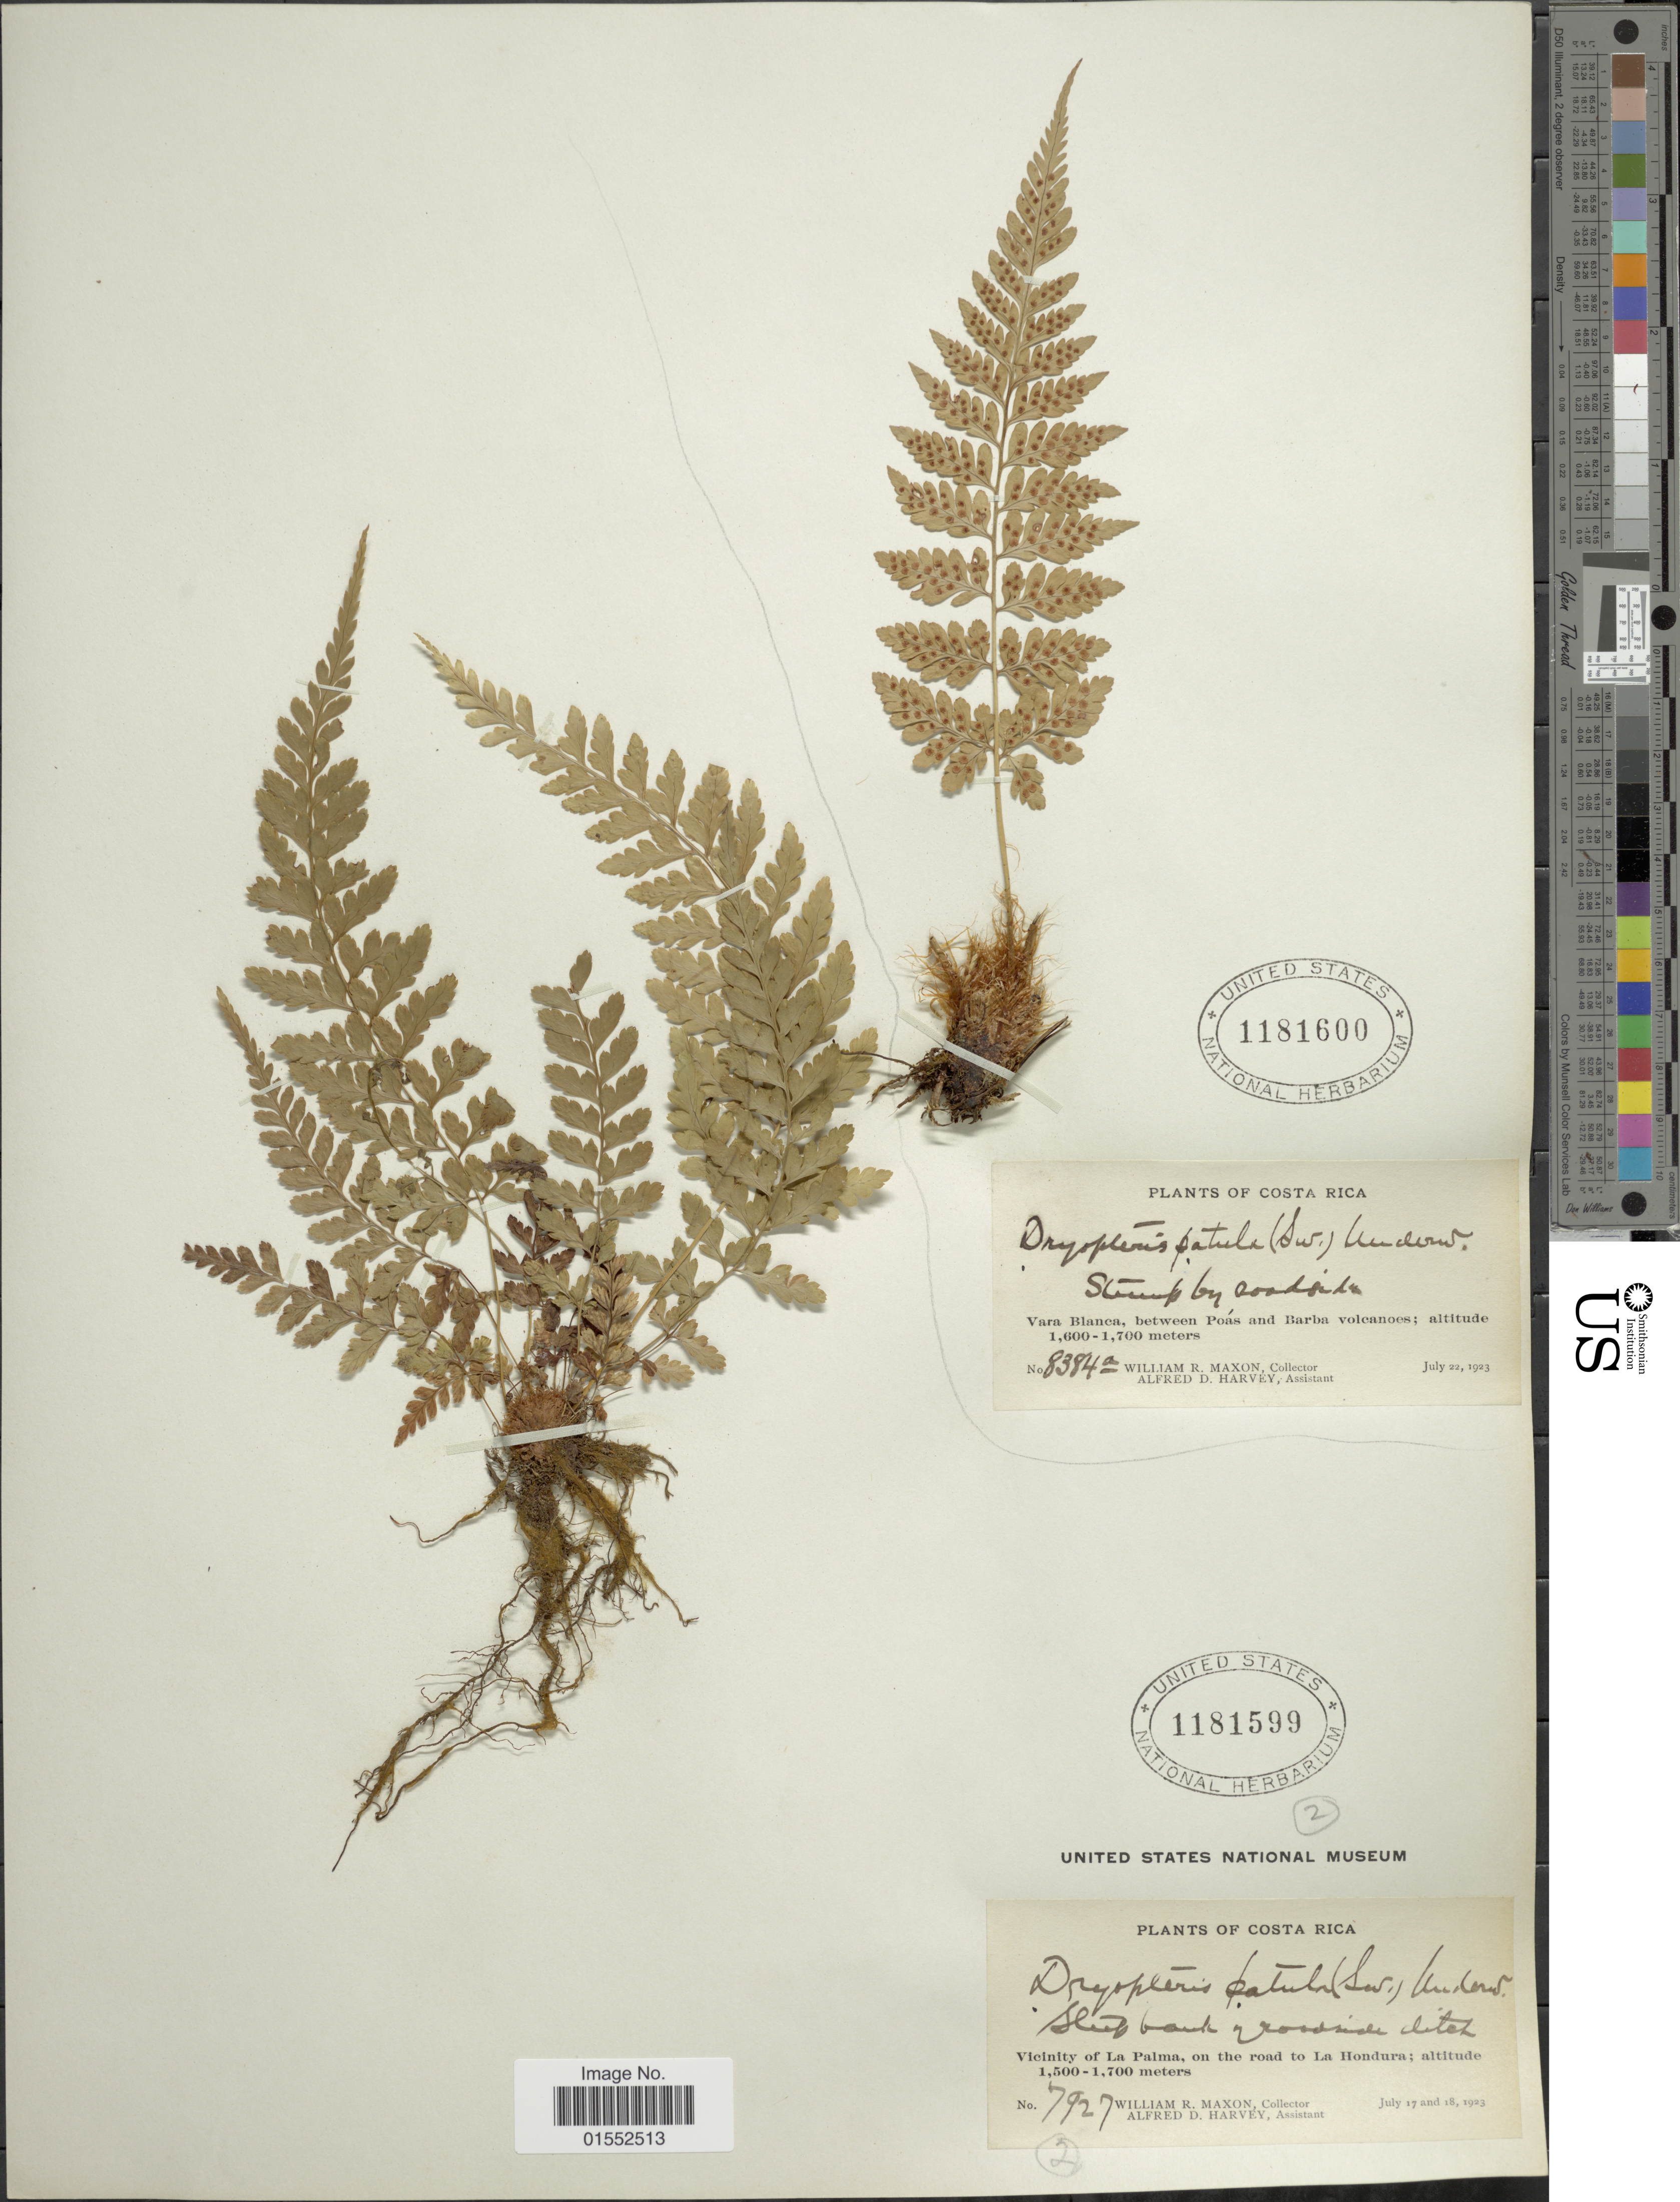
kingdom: Plantae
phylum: Tracheophyta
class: Polypodiopsida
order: Polypodiales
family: Dryopteridaceae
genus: Dryopteris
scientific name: Dryopteris patula var. serrata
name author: (Mett.) C.V. Morton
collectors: W. R. Maxon & A. D. Harvey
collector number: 7927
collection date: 1923-07-17/1923-07-18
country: Costa Rica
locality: Costa Rica. Vicinity of La Palma, on the road to La Hondura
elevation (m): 1500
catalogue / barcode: US 1181599